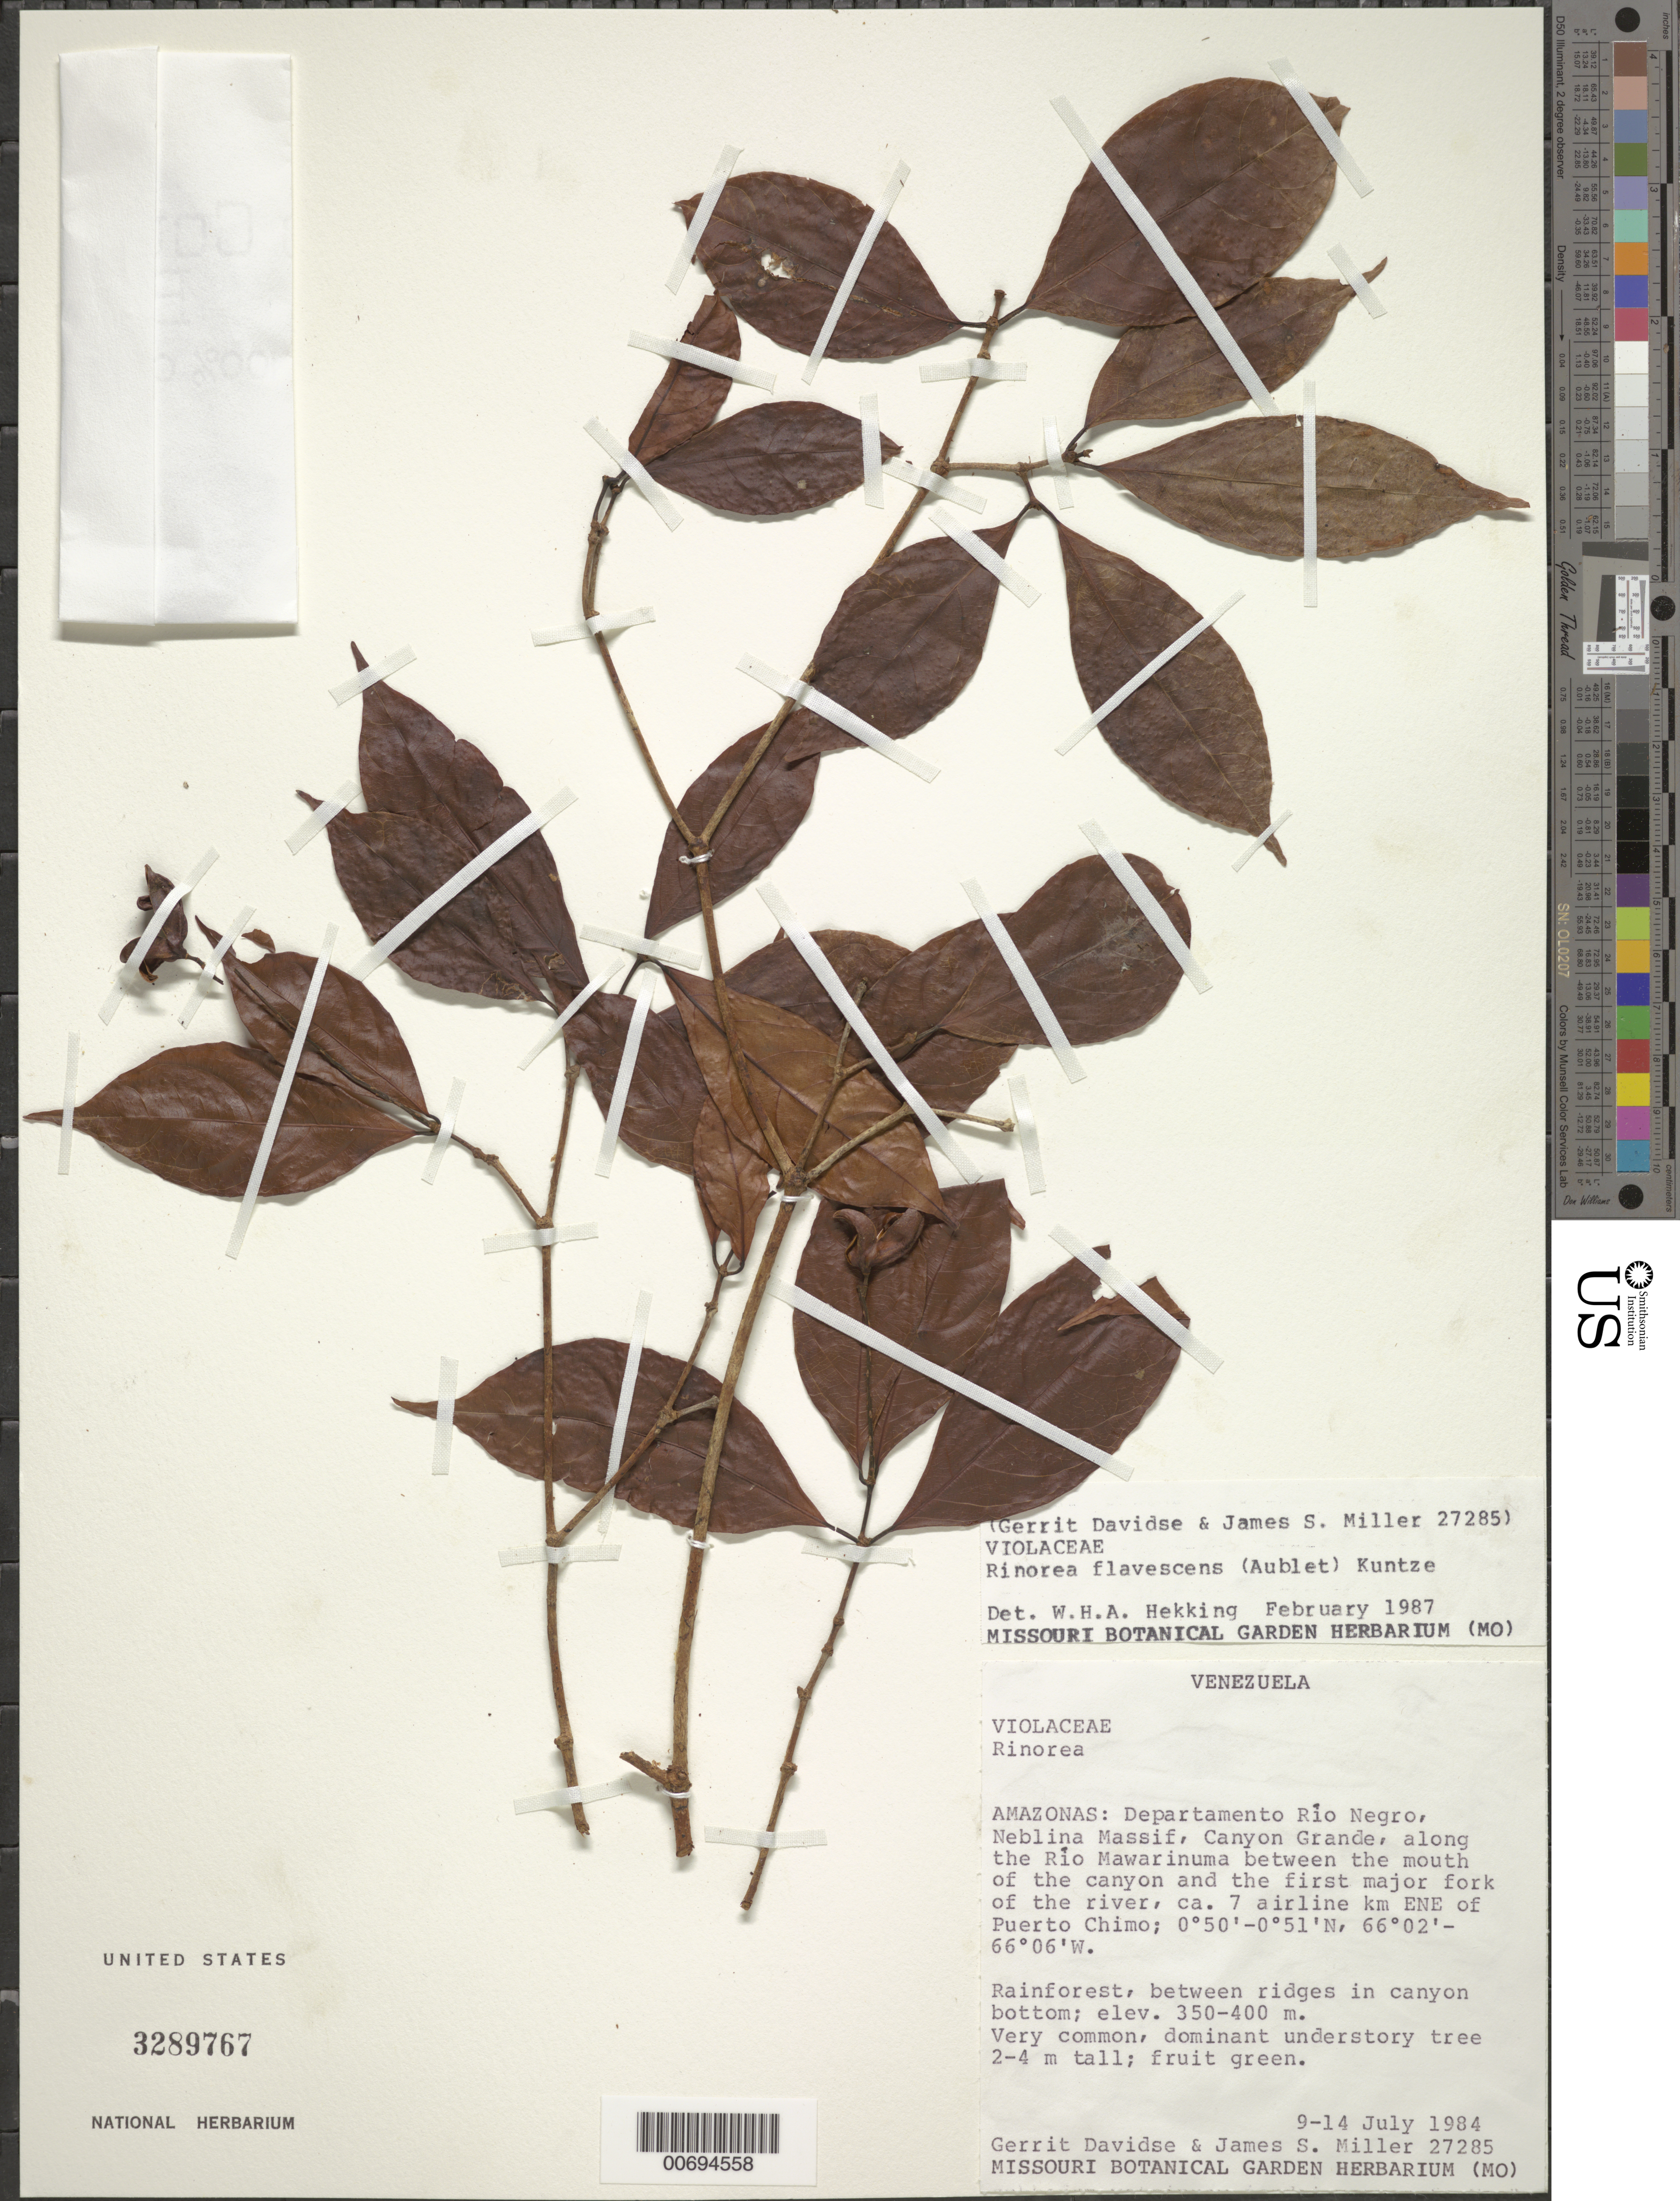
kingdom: Plantae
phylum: Tracheophyta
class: Magnoliopsida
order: Malpighiales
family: Violaceae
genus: Rinorea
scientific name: Rinorea flavescens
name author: (Aubl.) Kuntze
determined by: Hekking, W. H. A.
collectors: G. Davidse & J. S. Miller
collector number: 27285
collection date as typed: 9-Jul-84 to 14-Jul-84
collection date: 1984-07-09/1984-07-14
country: Venezuela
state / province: Amazonas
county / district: Río Negro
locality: Neblina Massif, Canyon Grande, along Río Mawarinuma, 7 airline km E-NE of Puerto Chimo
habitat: Rainforest, betw ridges in canyon bottom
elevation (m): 350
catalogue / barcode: US 3289767